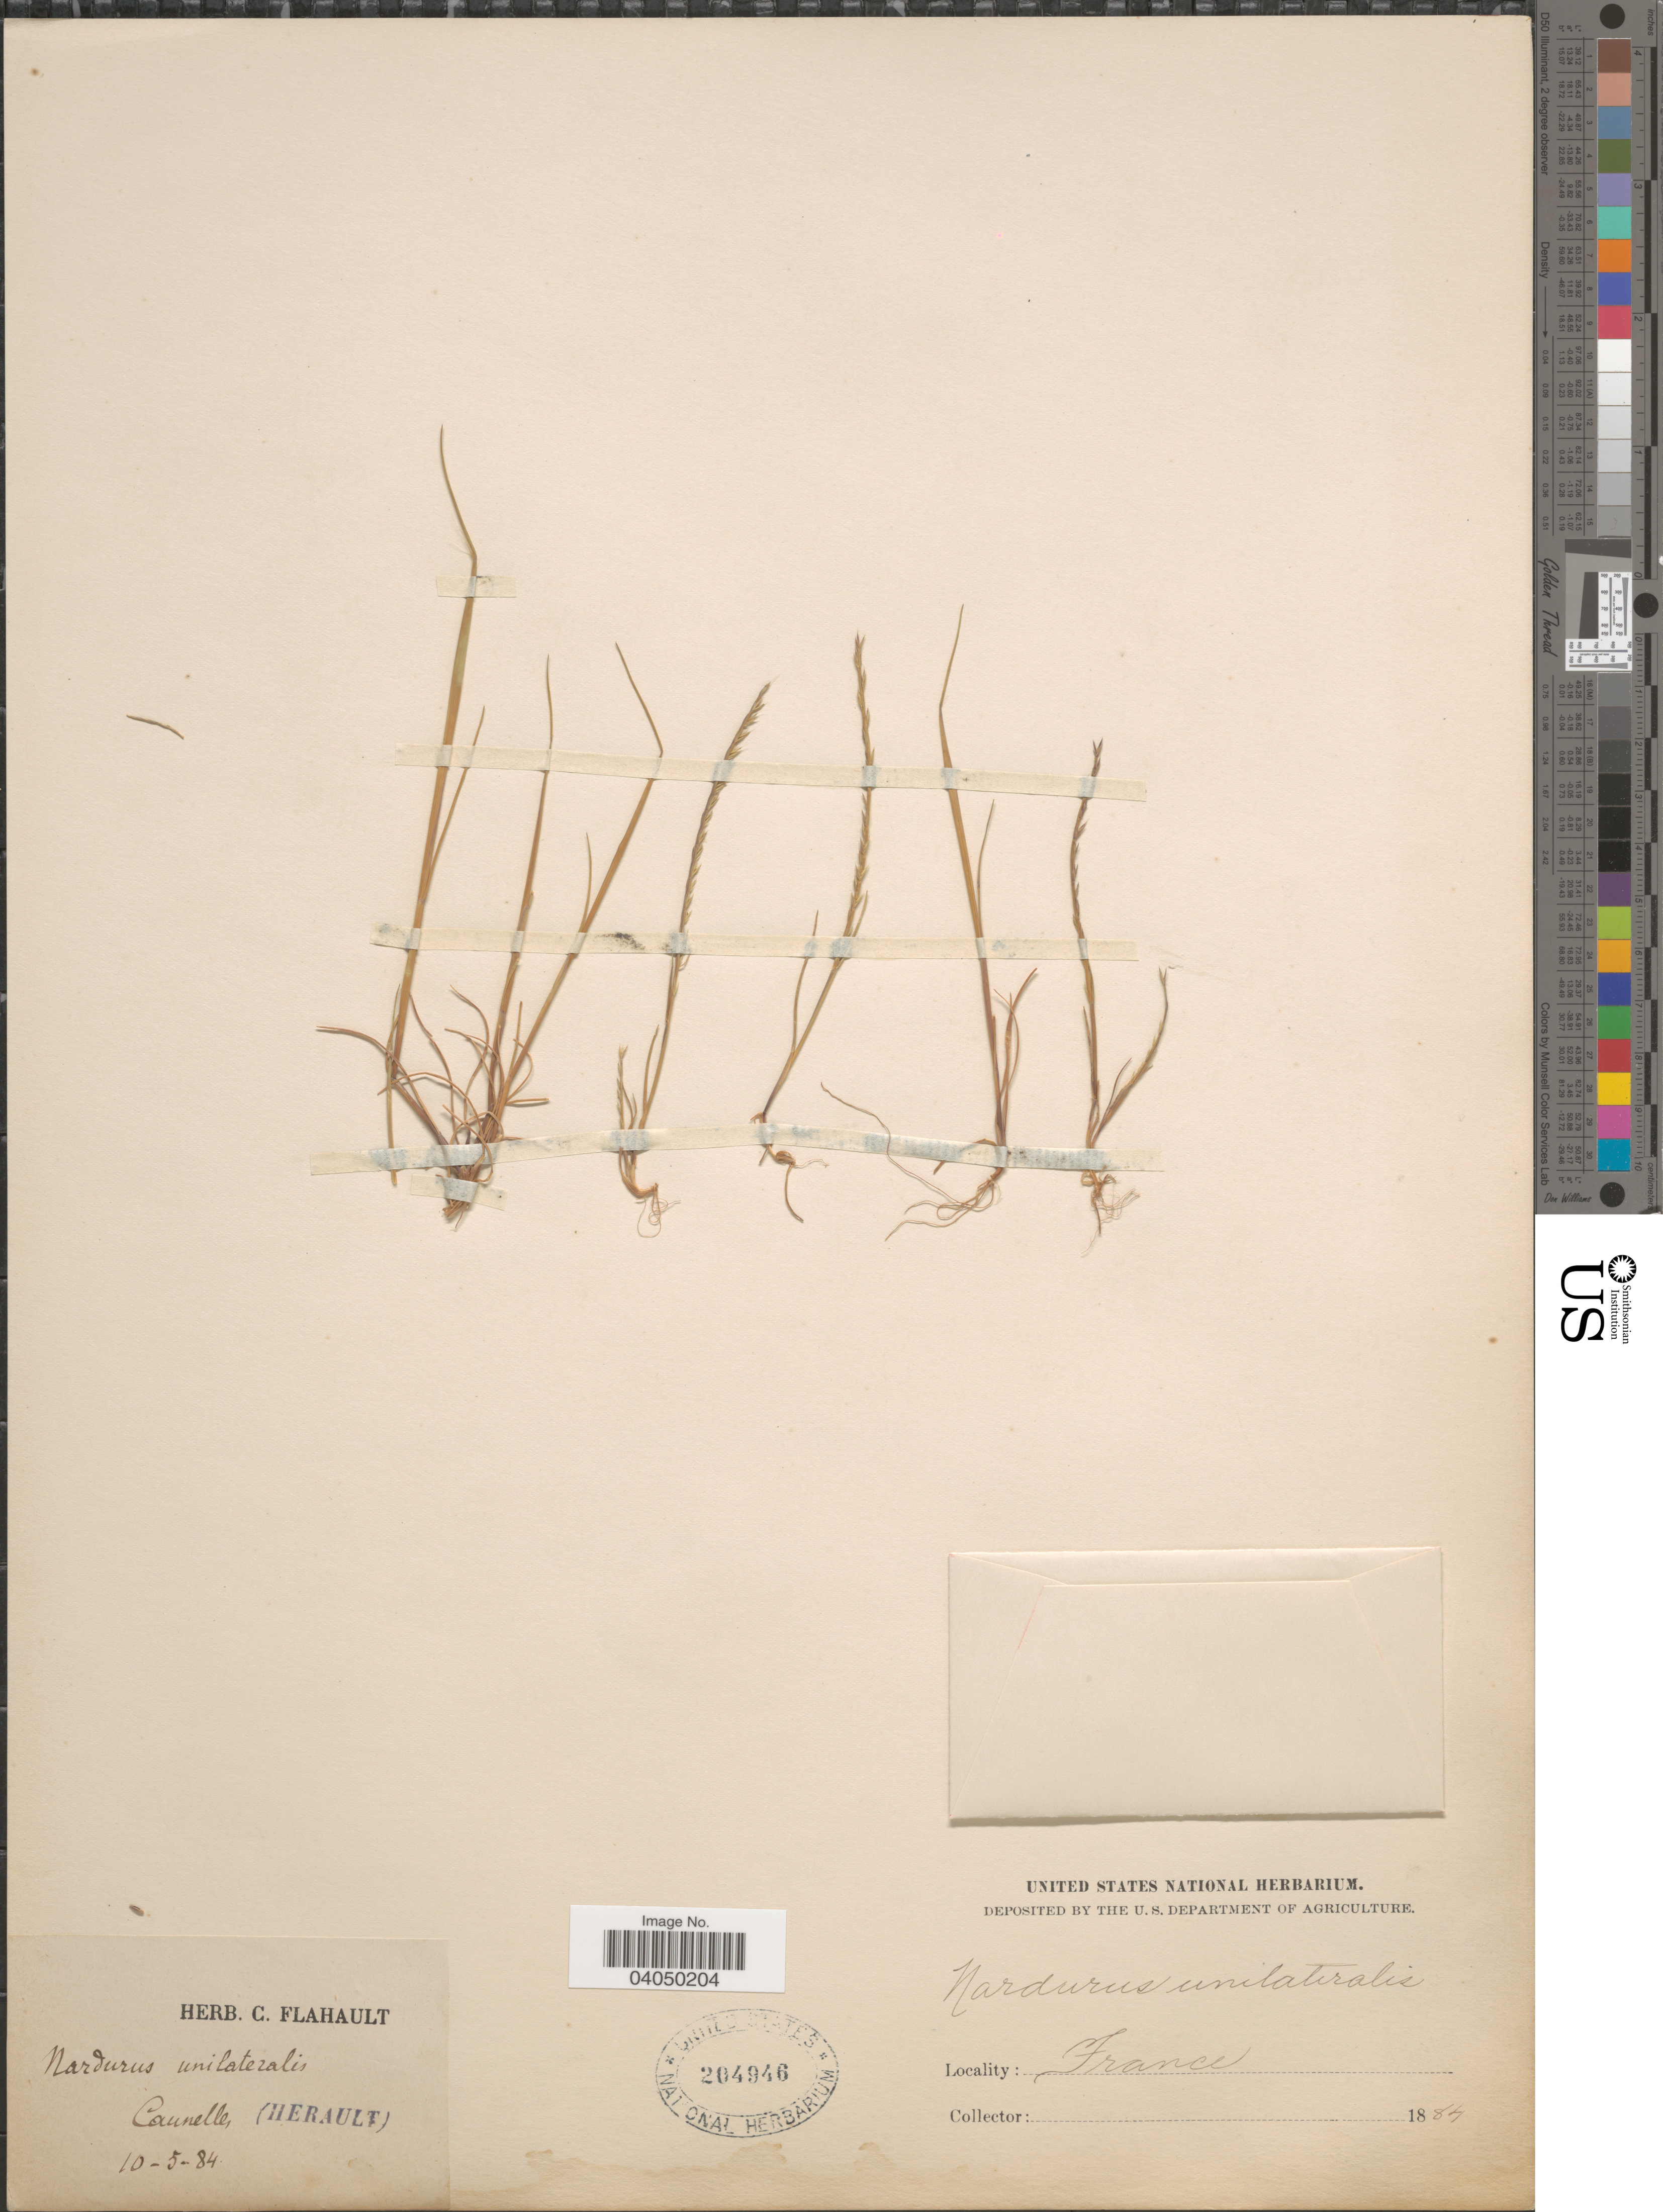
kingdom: Plantae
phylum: Tracheophyta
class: Liliopsida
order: Poales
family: Poaceae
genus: Festuca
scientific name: Festuca unilateralis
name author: Schrad.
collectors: ex herb. C. Flahault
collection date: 1884-05-10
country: France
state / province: Occitanie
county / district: Hérault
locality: Cannelle (Herault).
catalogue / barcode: US 204946